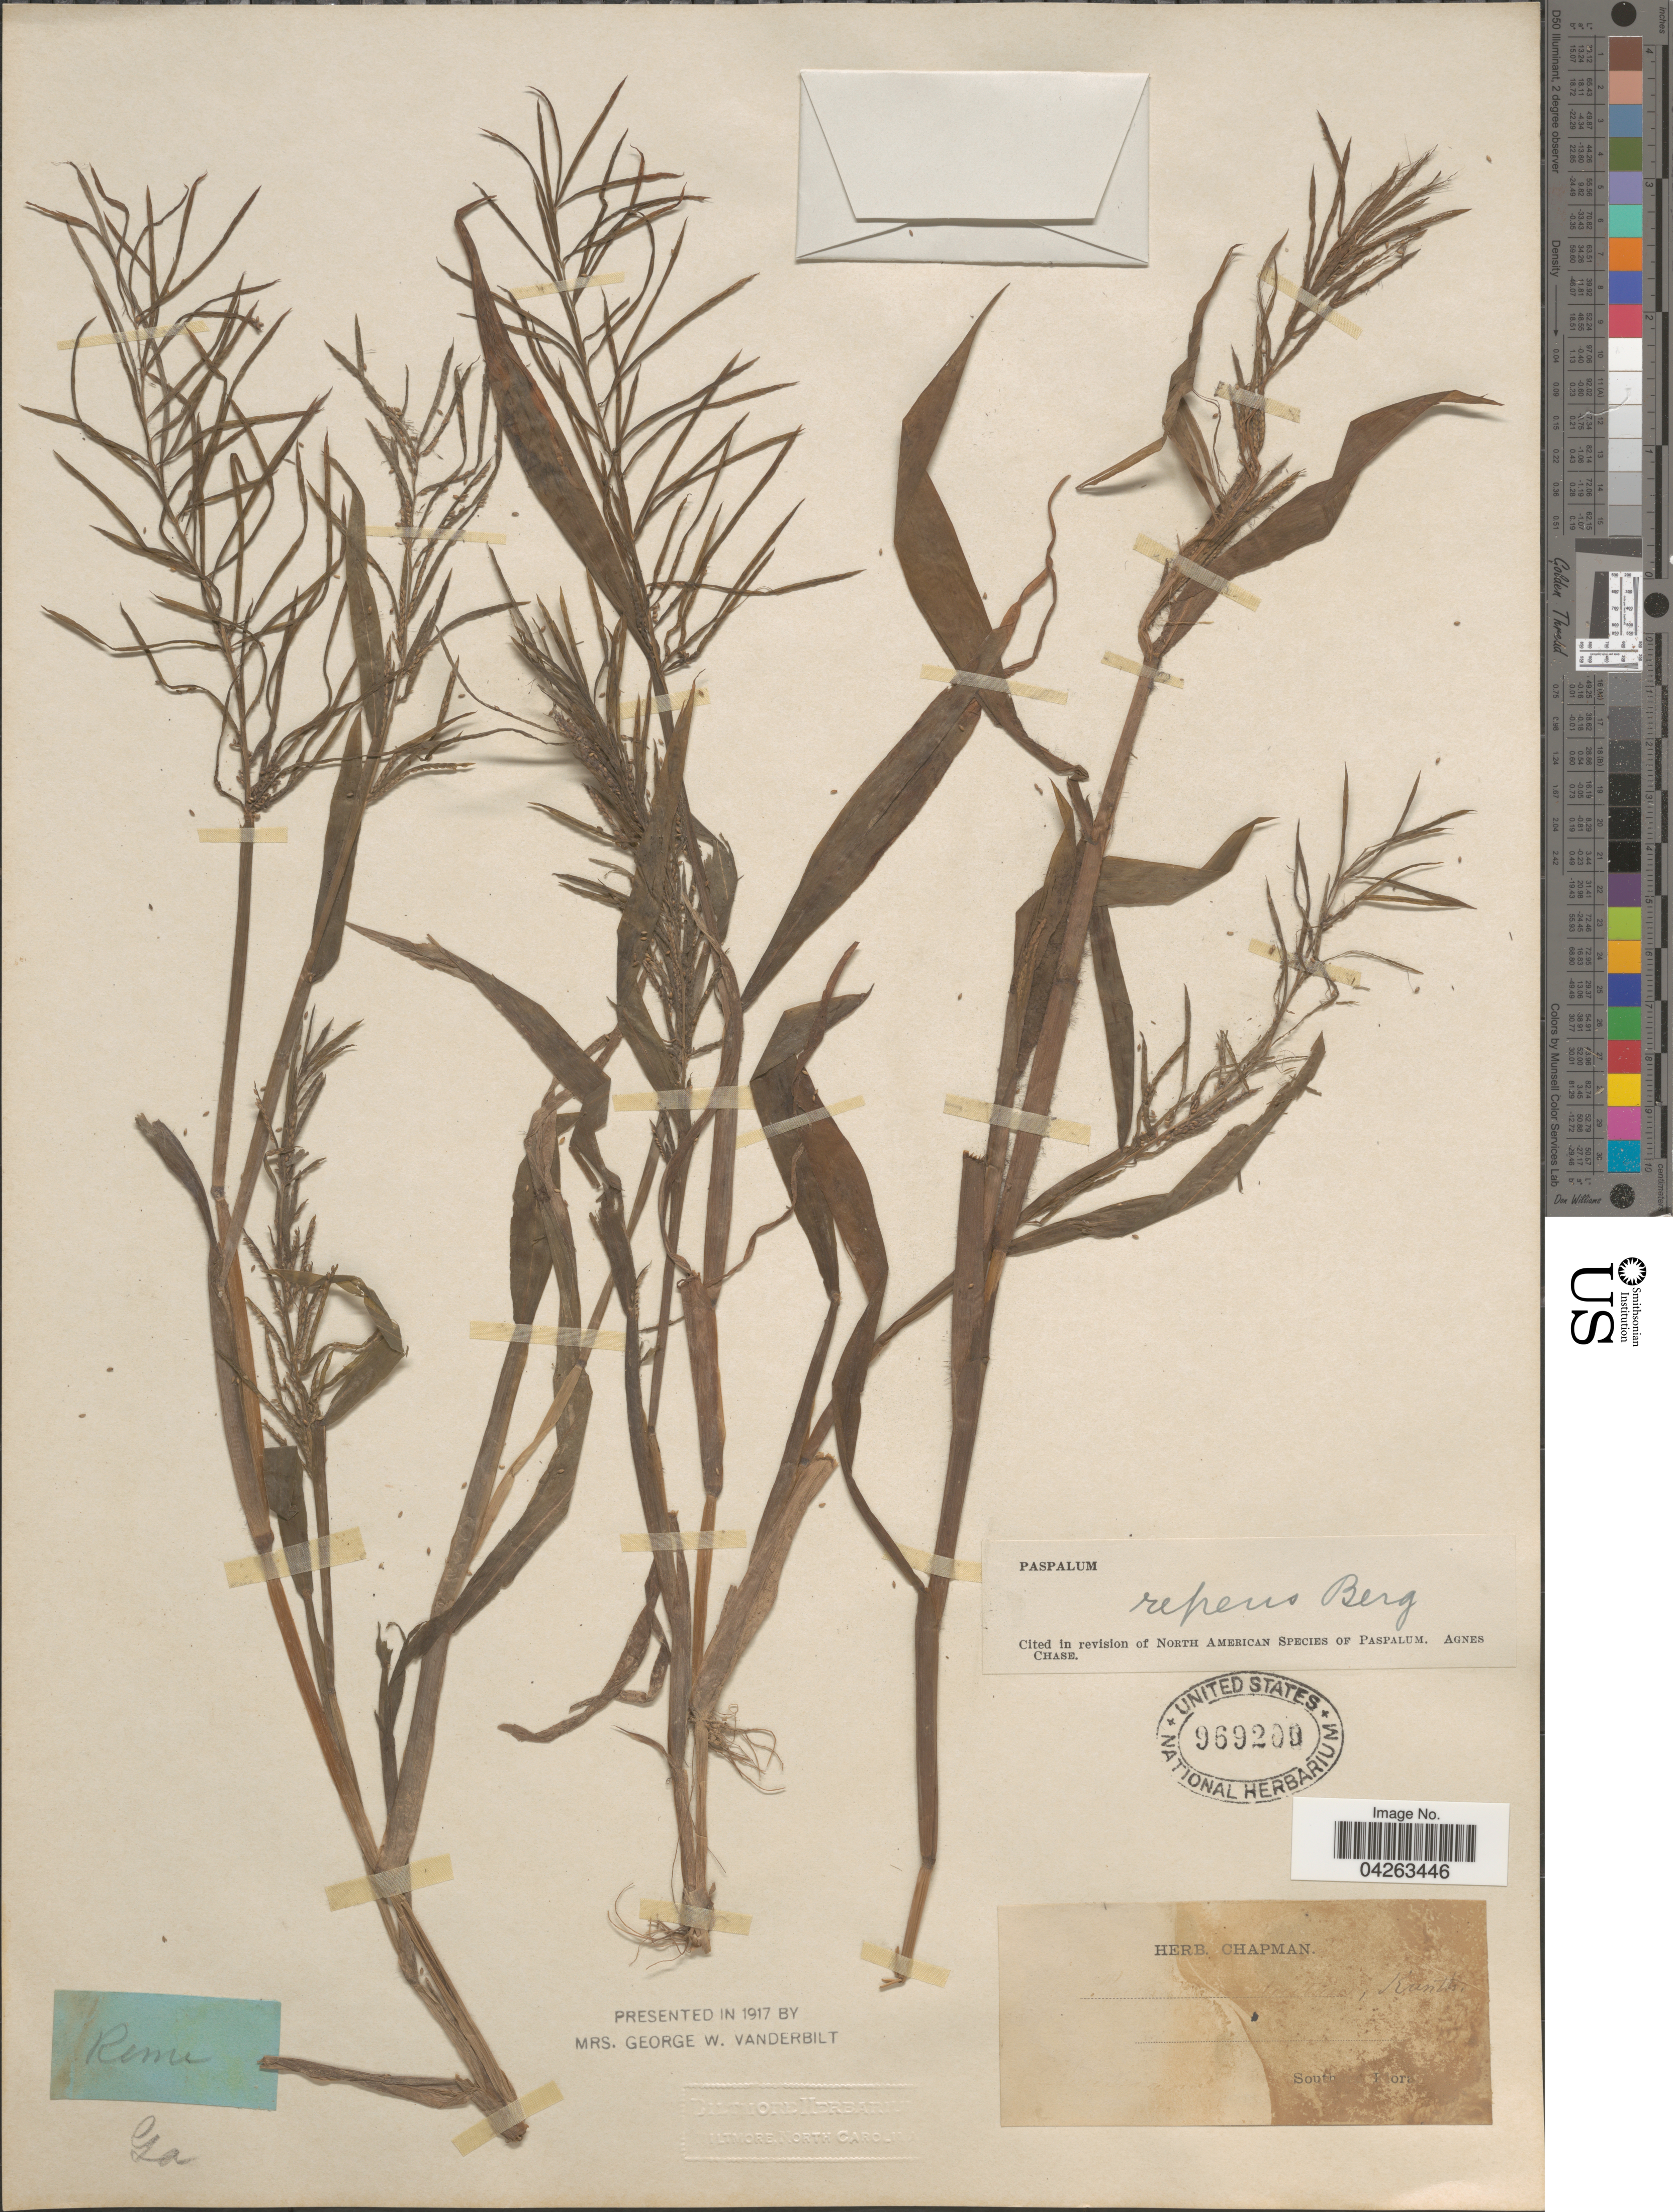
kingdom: Plantae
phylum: Tracheophyta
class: Liliopsida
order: Poales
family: Poaceae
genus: Paspalum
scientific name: Paspalum repens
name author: P.J. Bergius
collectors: ex herb. Chapman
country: United States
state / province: Georgia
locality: Rome Ga. South.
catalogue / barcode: US 969209